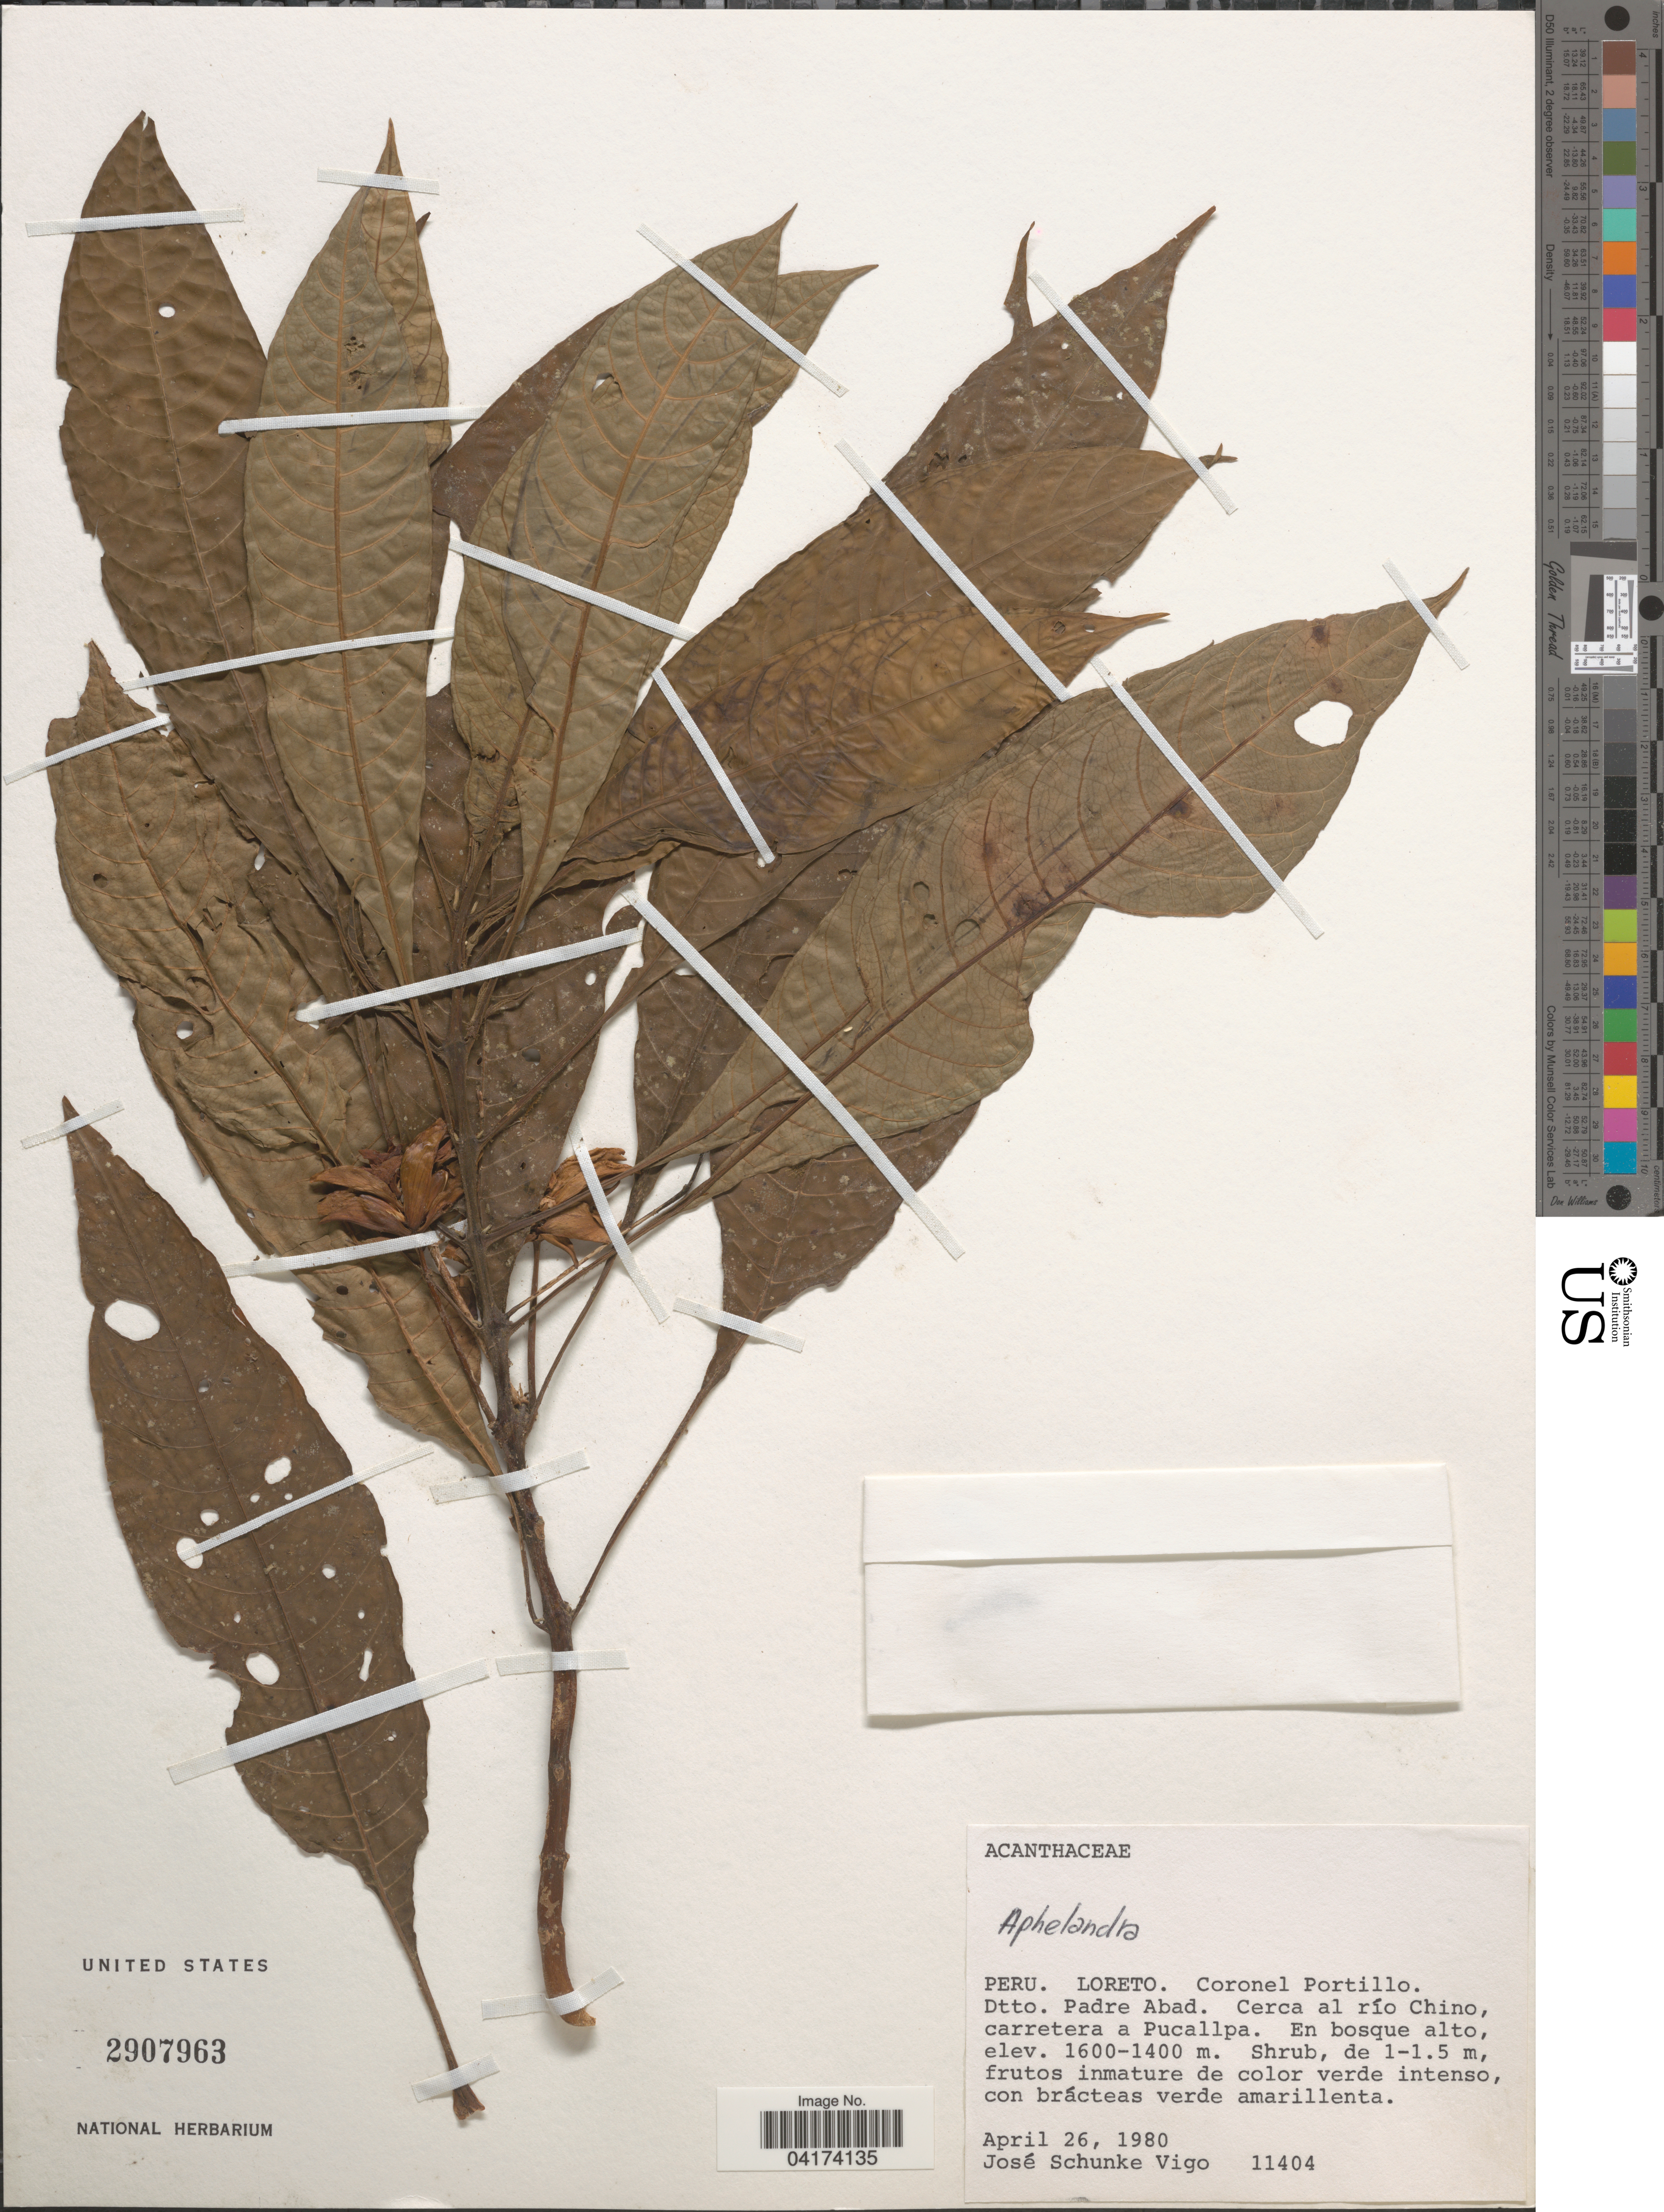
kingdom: Plantae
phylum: Tracheophyta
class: Magnoliopsida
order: Lamiales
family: Acanthaceae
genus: Aphelandra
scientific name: Aphelandra sp.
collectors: J. Schunke Vigo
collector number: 11404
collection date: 1980-04-26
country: Peru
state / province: Loreto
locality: Coronel Portillo. Dtto. Padre Abad. Cerca al río Chino, carretera a Pucallpa.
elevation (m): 1400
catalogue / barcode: US 2907963